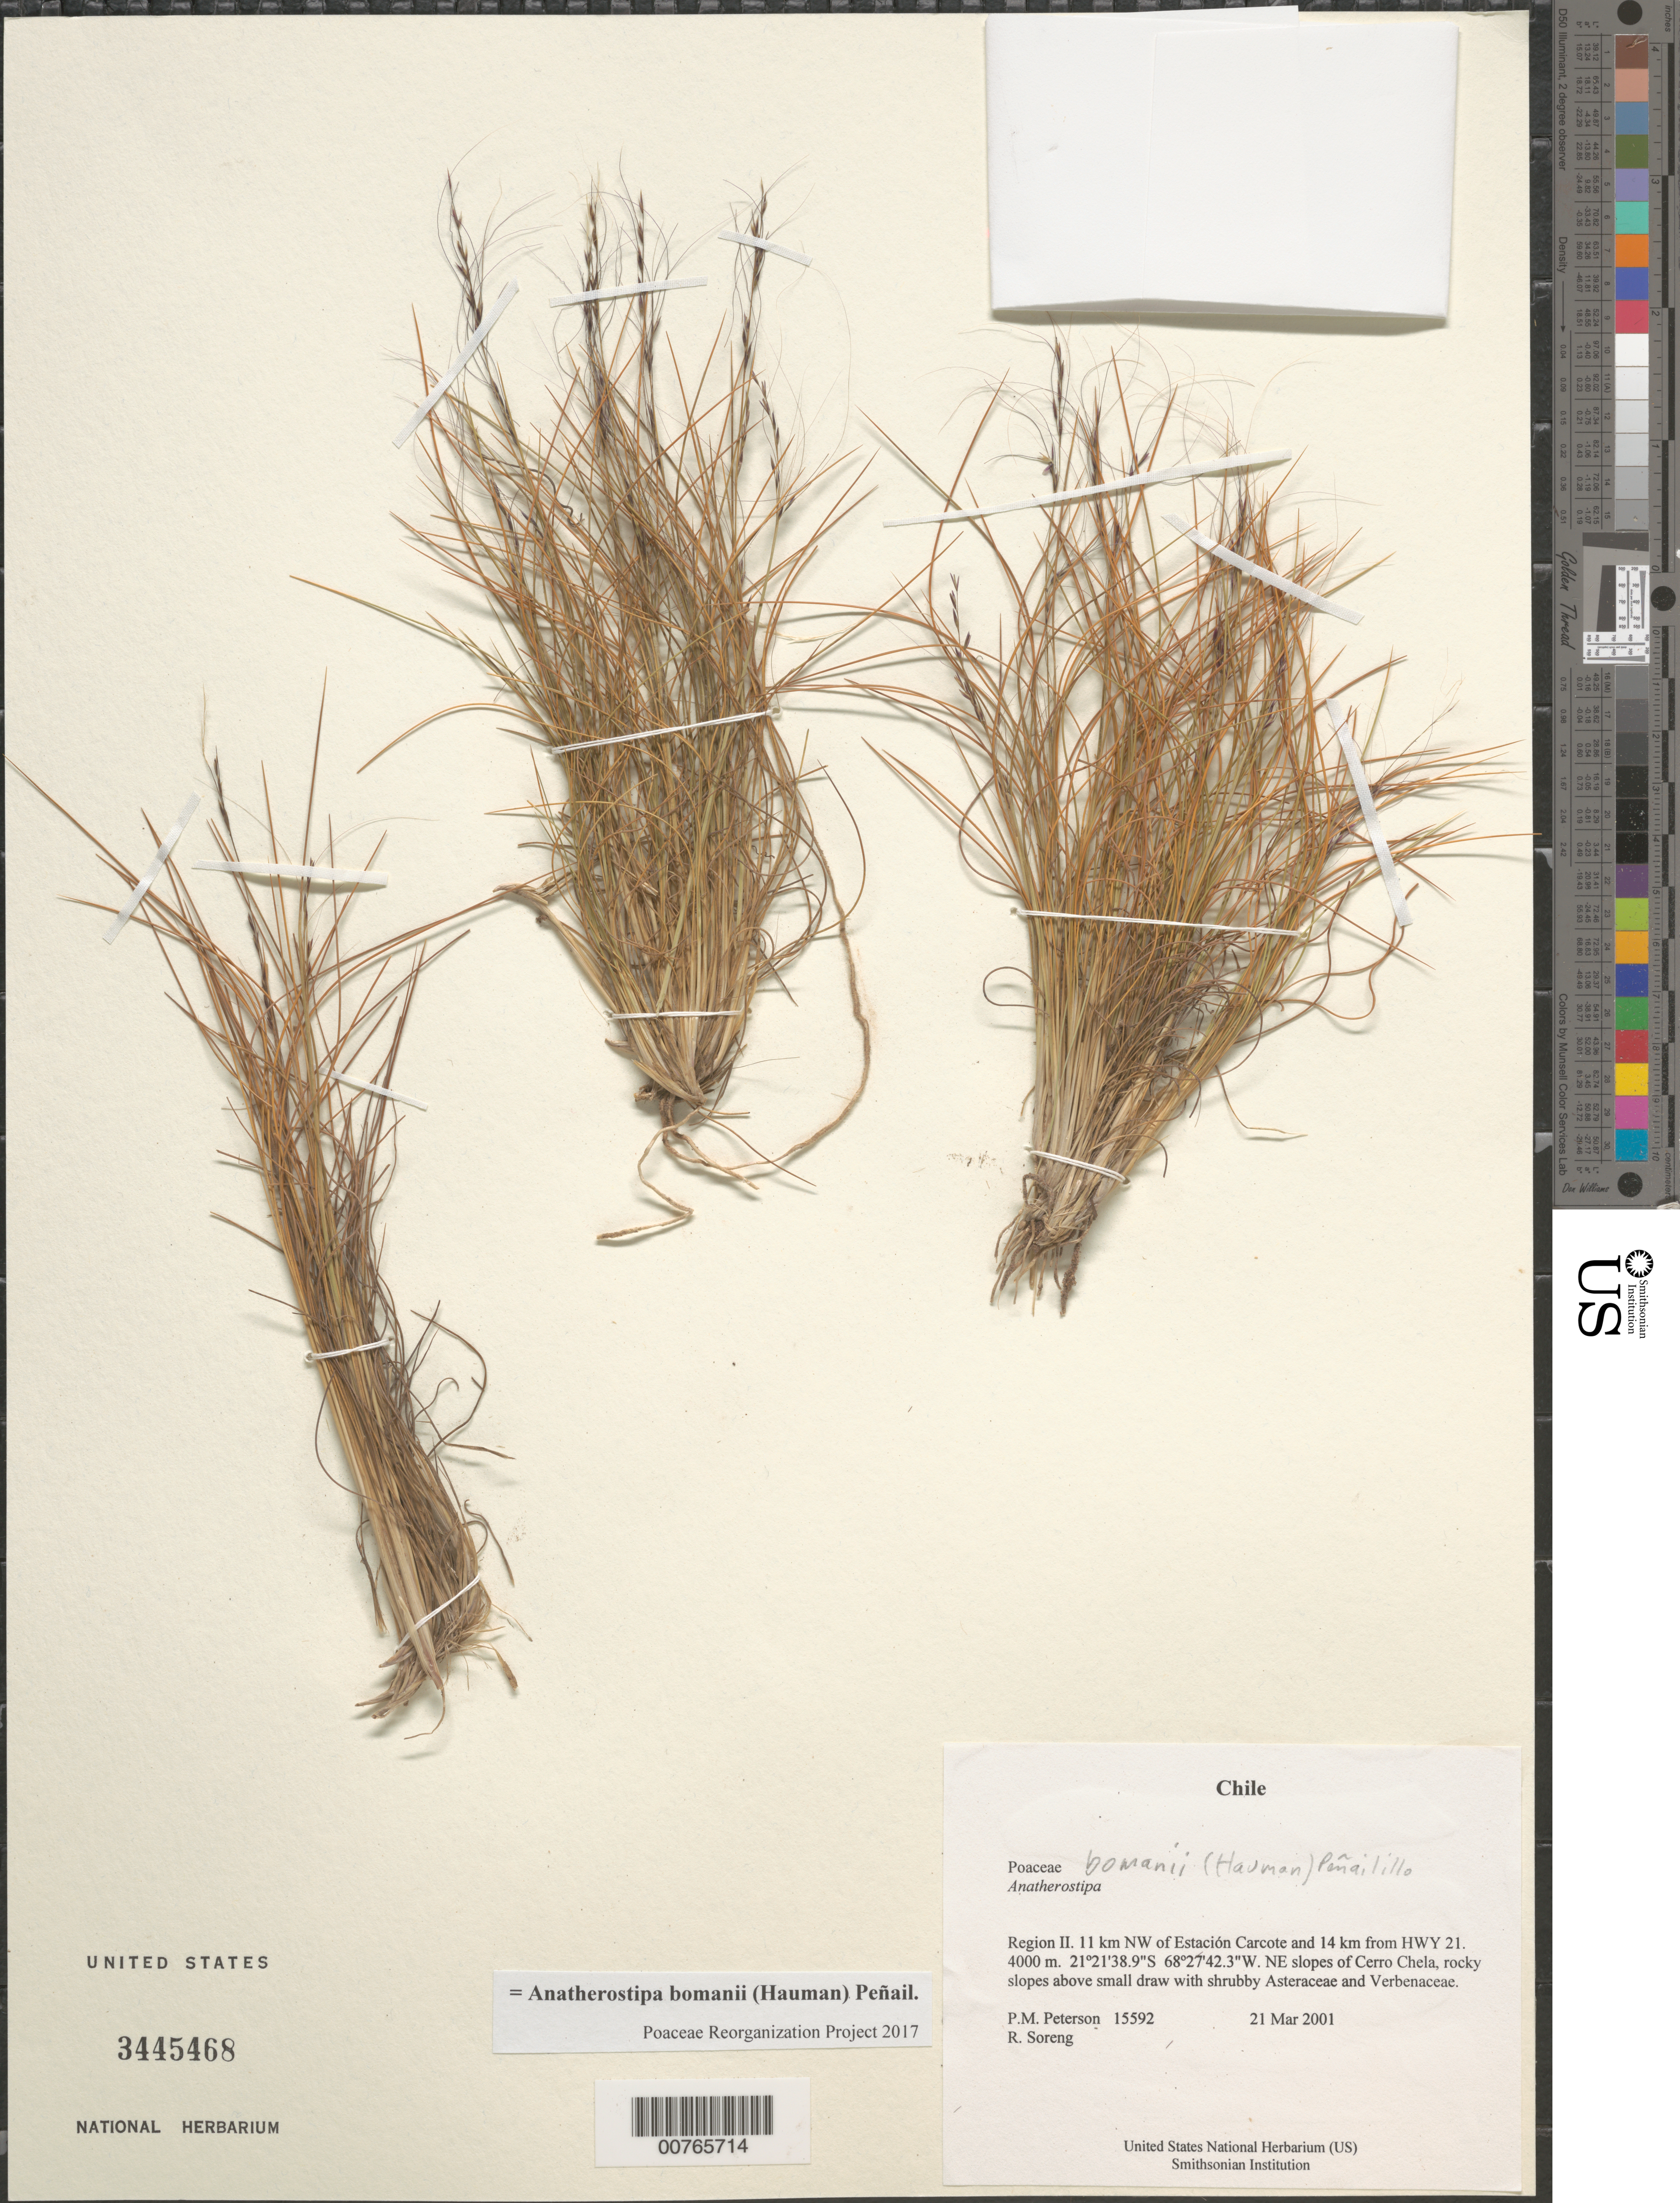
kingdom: Plantae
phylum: Tracheophyta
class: Liliopsida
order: Poales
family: Poaceae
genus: Anatherostipa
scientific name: Anatherostipa bomanii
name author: (Hauman) Peñailillo B.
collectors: P. M. Peterson & R. J. Soreng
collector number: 15592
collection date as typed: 21 Mar 2001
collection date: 2001-03-21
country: Chile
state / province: Antofagasta (II)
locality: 11 km NW of Estación Carcote and 14 km from HWY 21.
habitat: NE slopes of Cerro Chela, rocky slopes above small draw with shruby Asteraceae and Verbenaceae.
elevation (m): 4000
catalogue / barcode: US 3445468